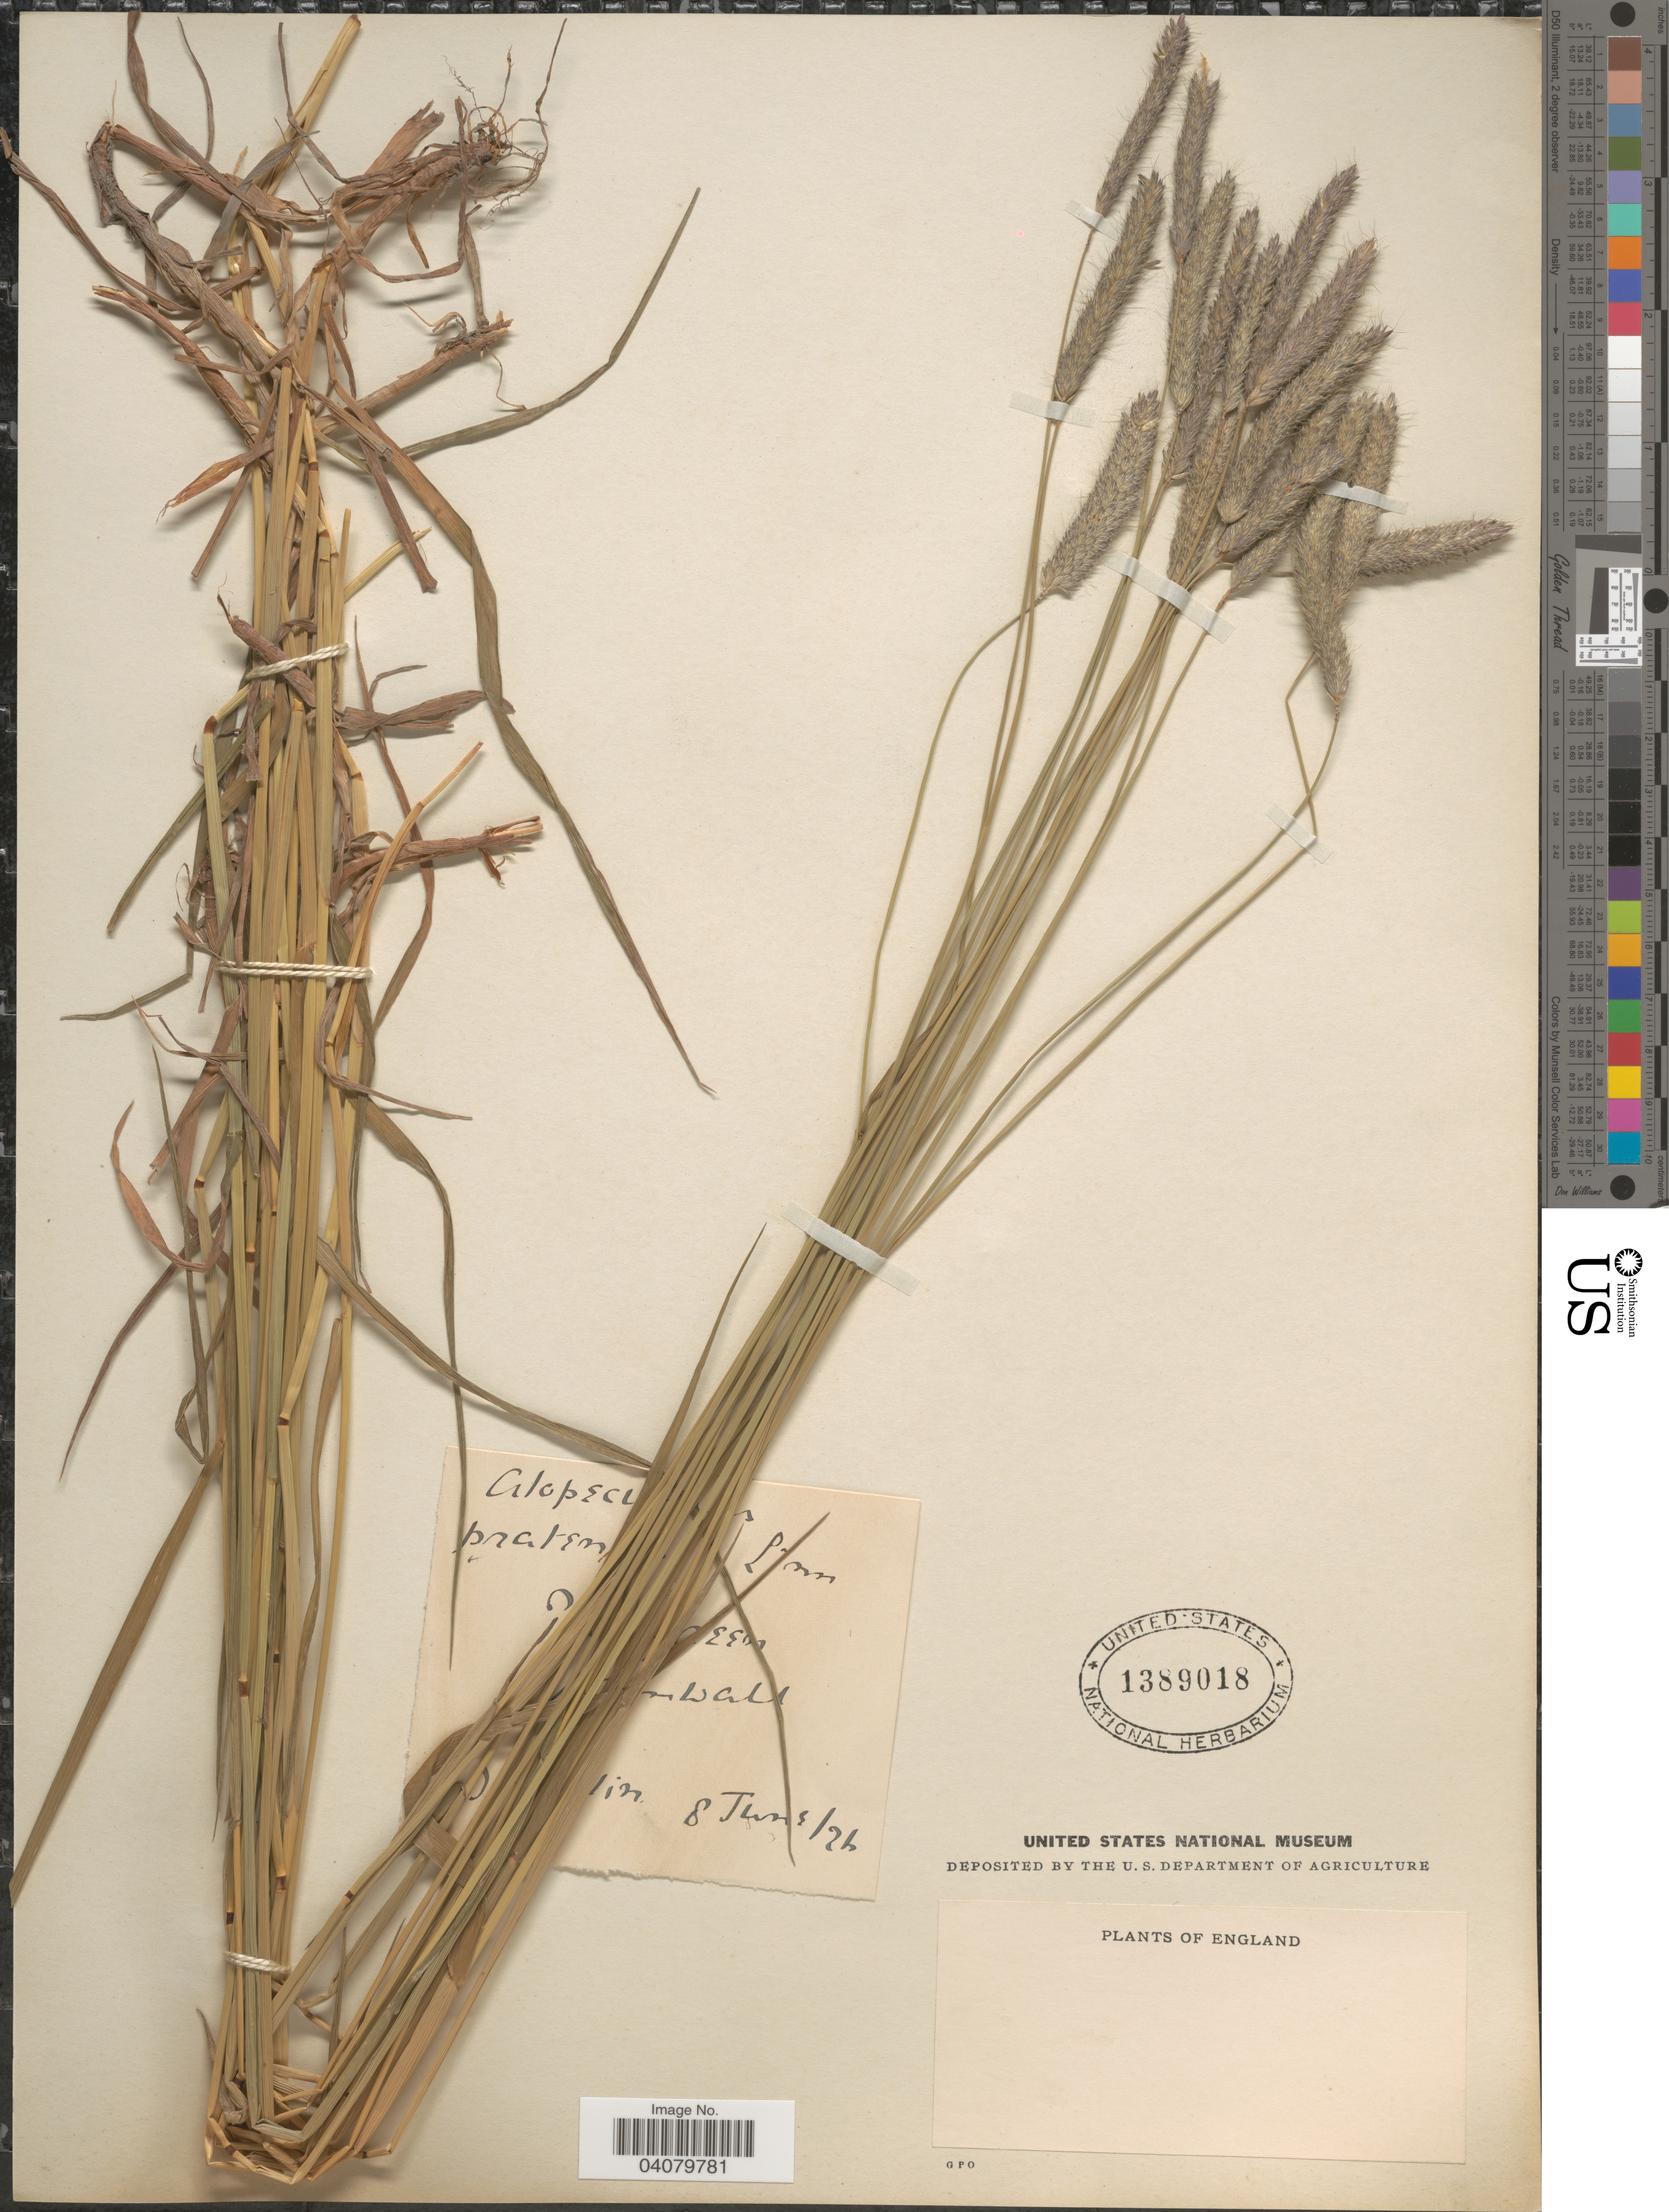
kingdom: Plantae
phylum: Tracheophyta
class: Liliopsida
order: Poales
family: Poaceae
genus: Alopecurus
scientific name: Alopecurus pratensis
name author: L.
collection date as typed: Transcribed d/m/y: 8/6/26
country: United Kingdom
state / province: England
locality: [illegible text]nwald.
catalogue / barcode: US 1389018